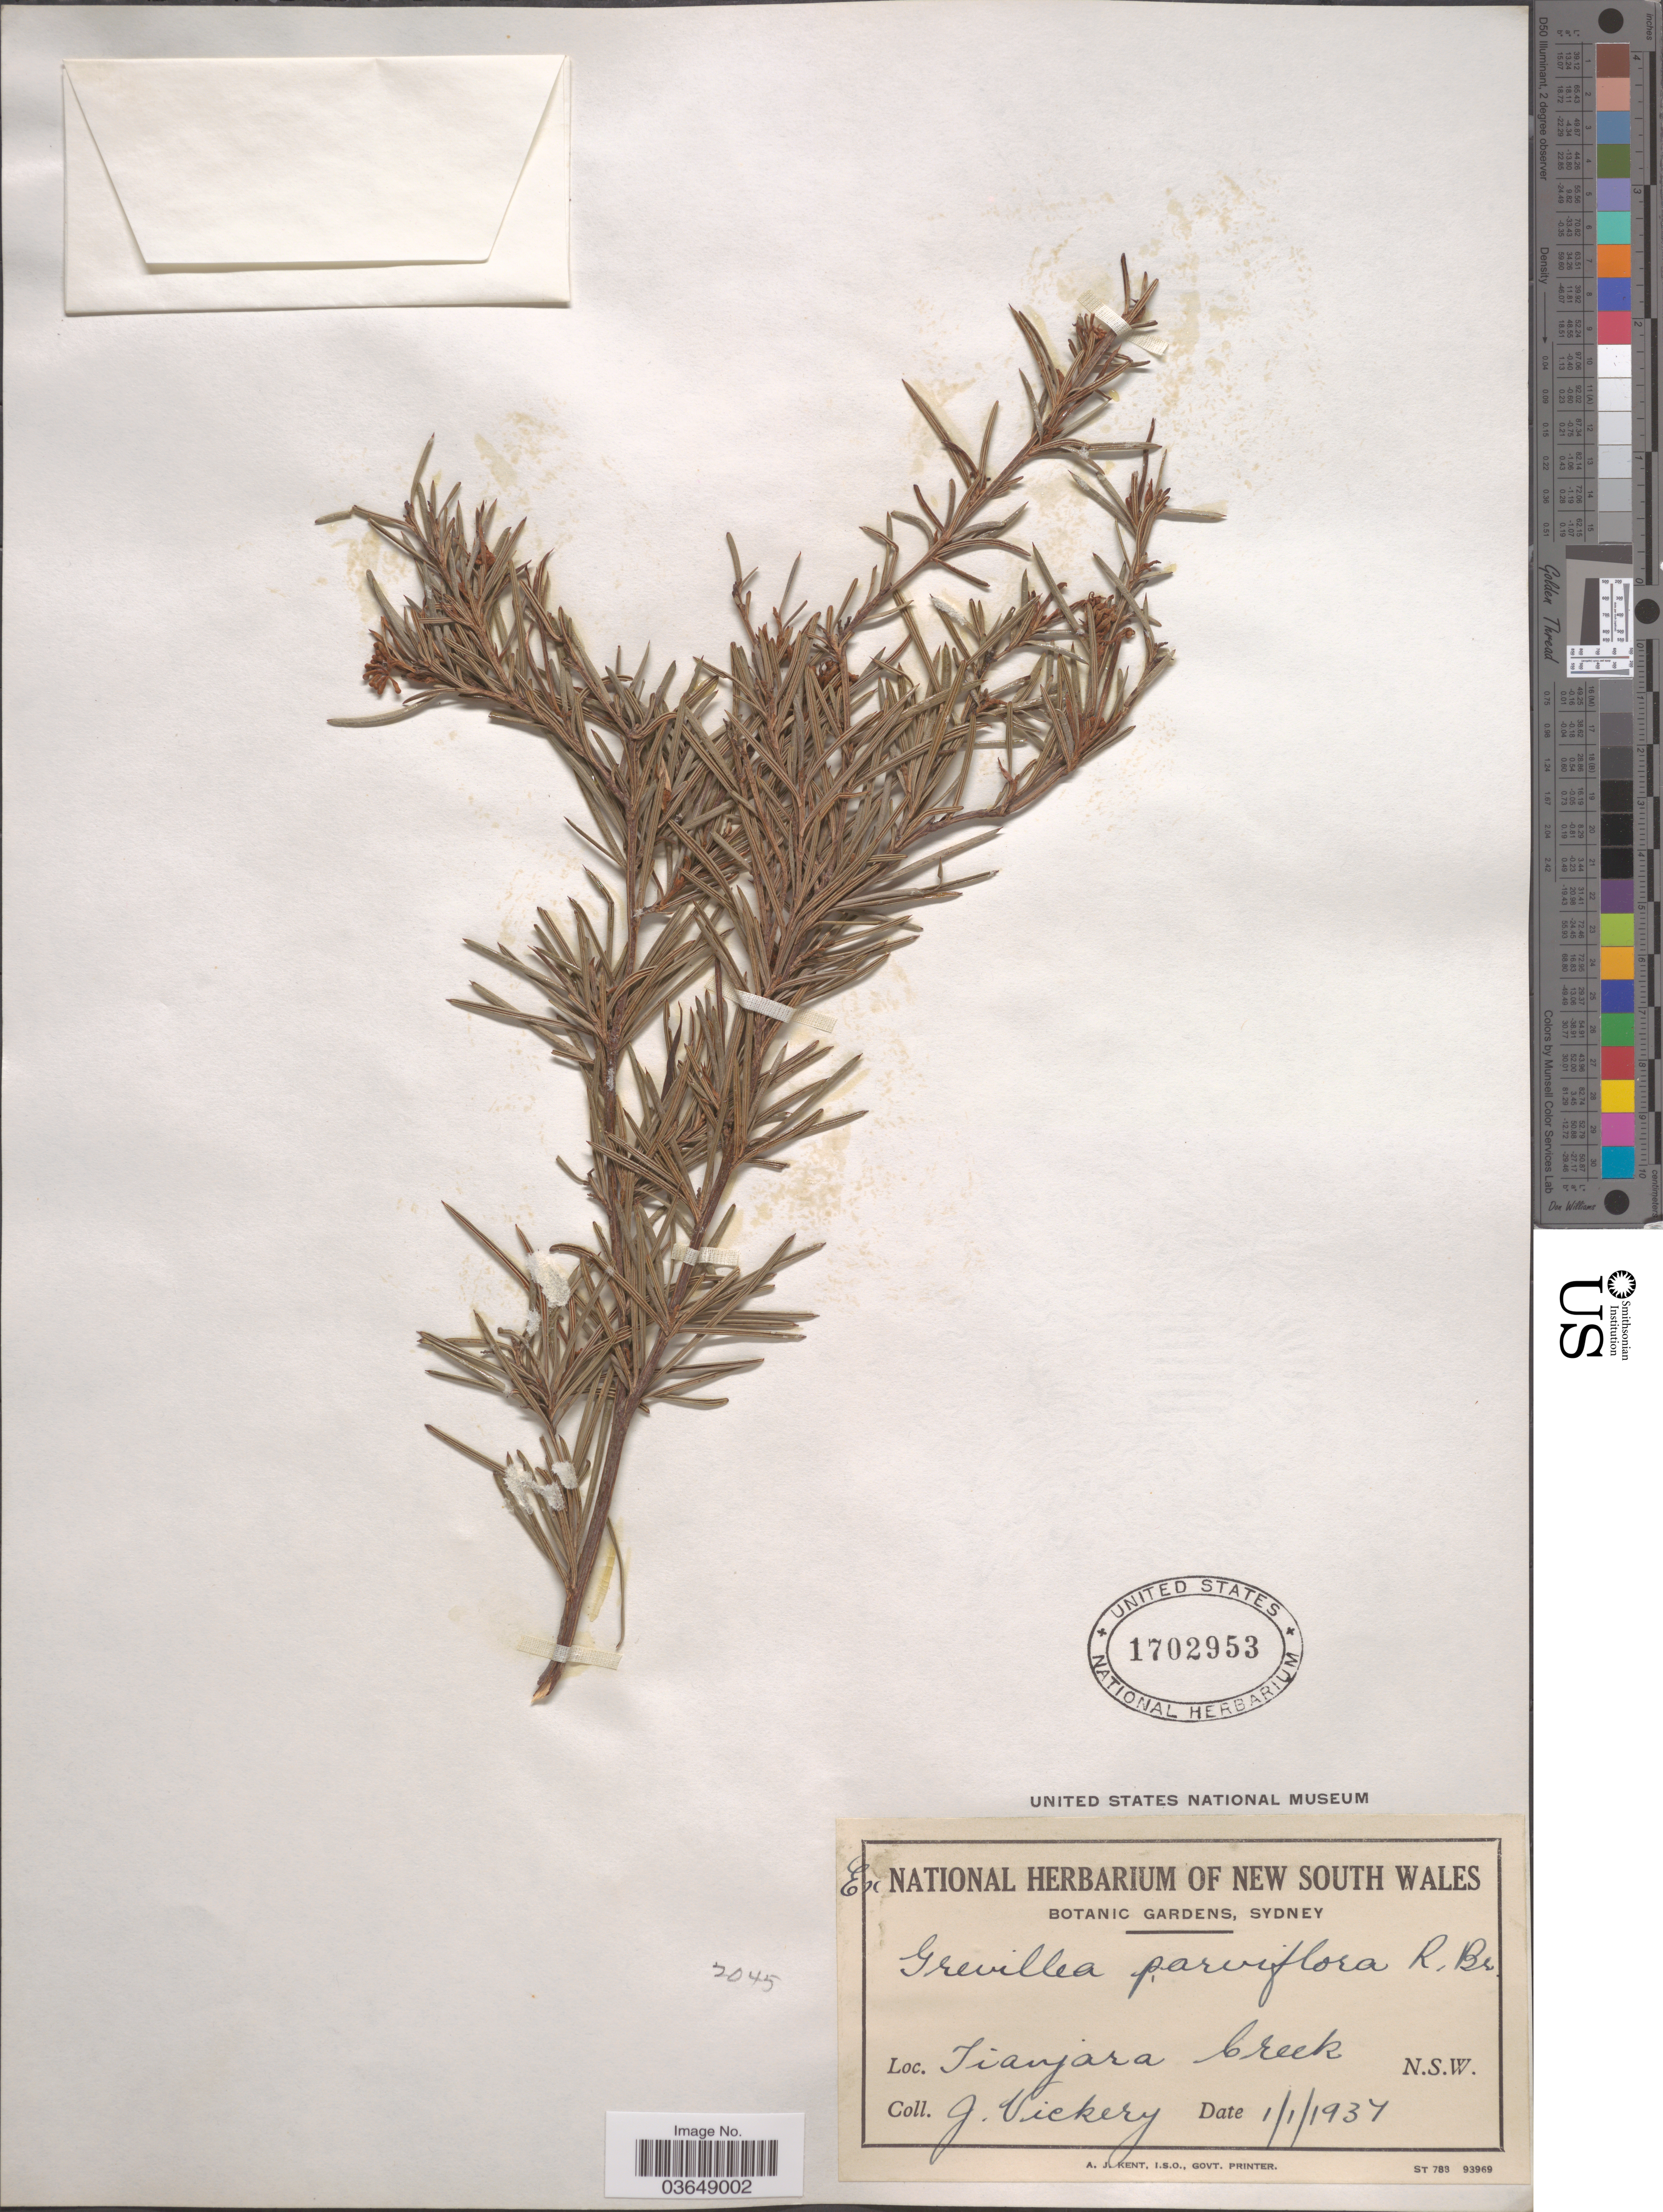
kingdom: Plantae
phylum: Tracheophyta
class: Magnoliopsida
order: Proteales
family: Proteaceae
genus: Grevillea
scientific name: Grevillea parviflora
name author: R. Br.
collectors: J. Vickery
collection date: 1937-01-01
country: Australia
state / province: New South Wales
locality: Tianjara Creek.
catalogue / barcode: US 1702953